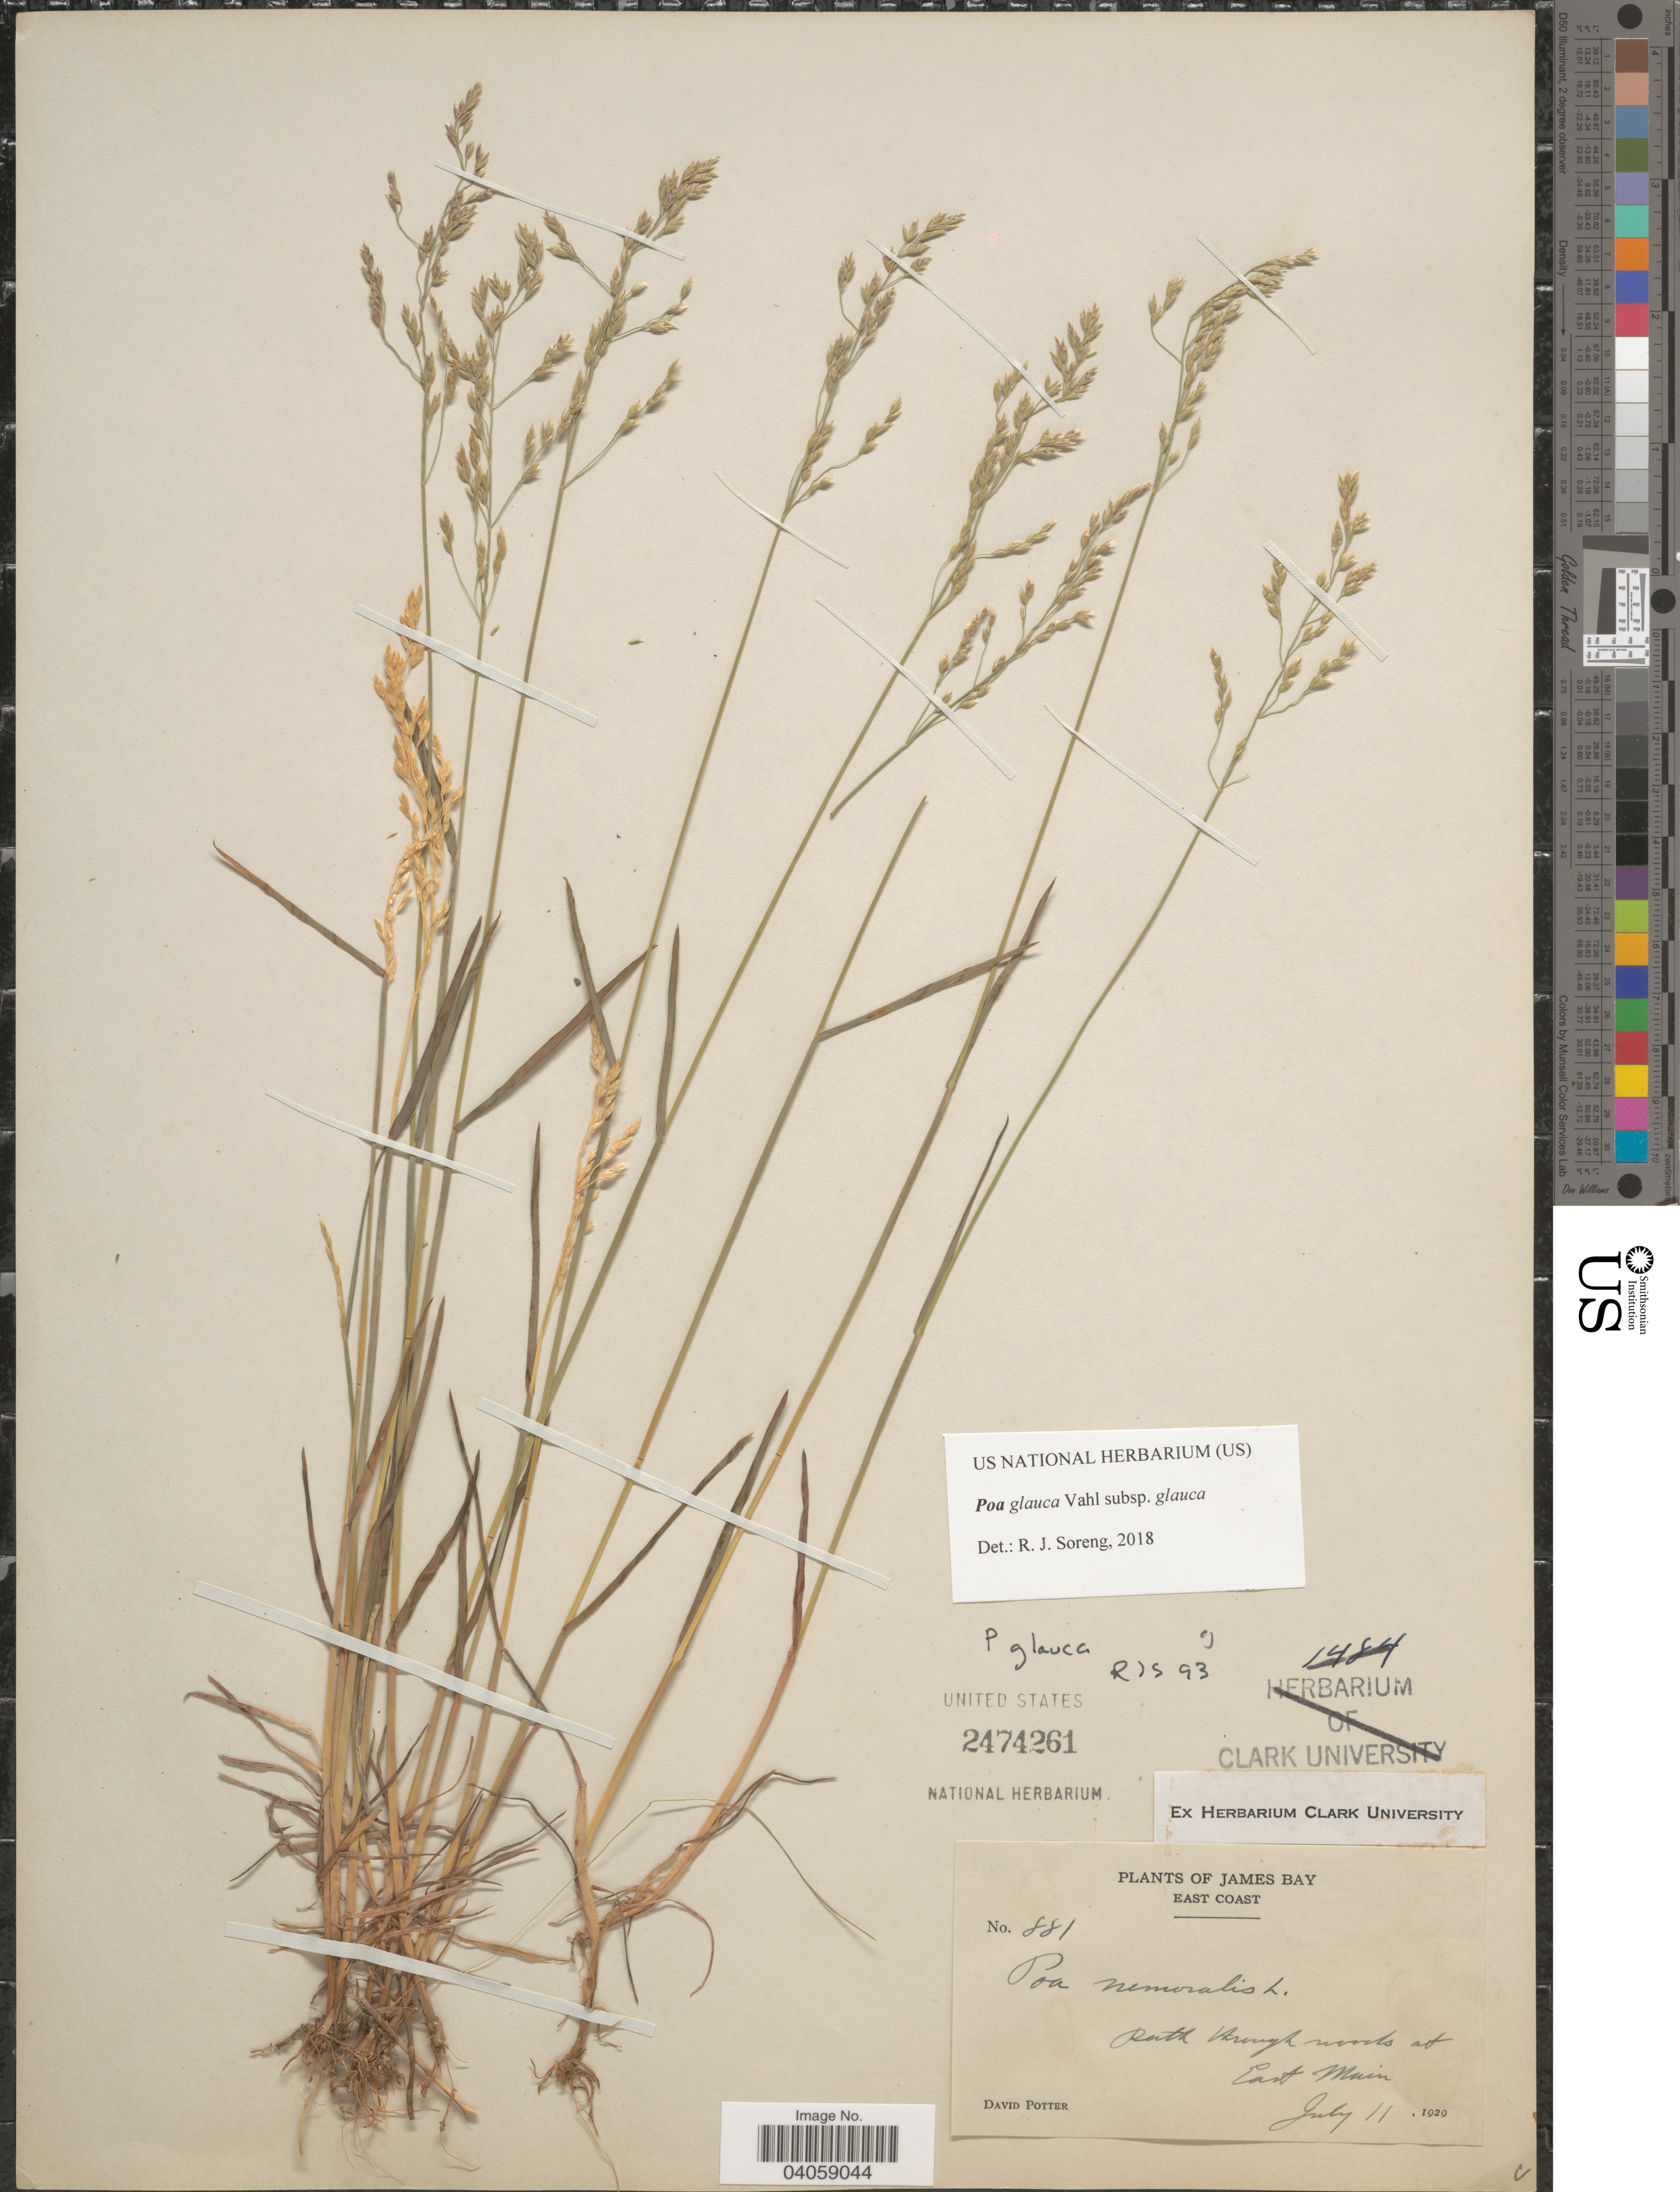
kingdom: Plantae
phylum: Tracheophyta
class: Liliopsida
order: Poales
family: Poaceae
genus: Poa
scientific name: Poa glauca subsp. glauca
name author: Vahl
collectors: D. Potter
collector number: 881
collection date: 1929-07-11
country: Canada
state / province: Quebec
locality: James Bay. East Coast. Path through woods at East Main.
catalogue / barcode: US 2474261